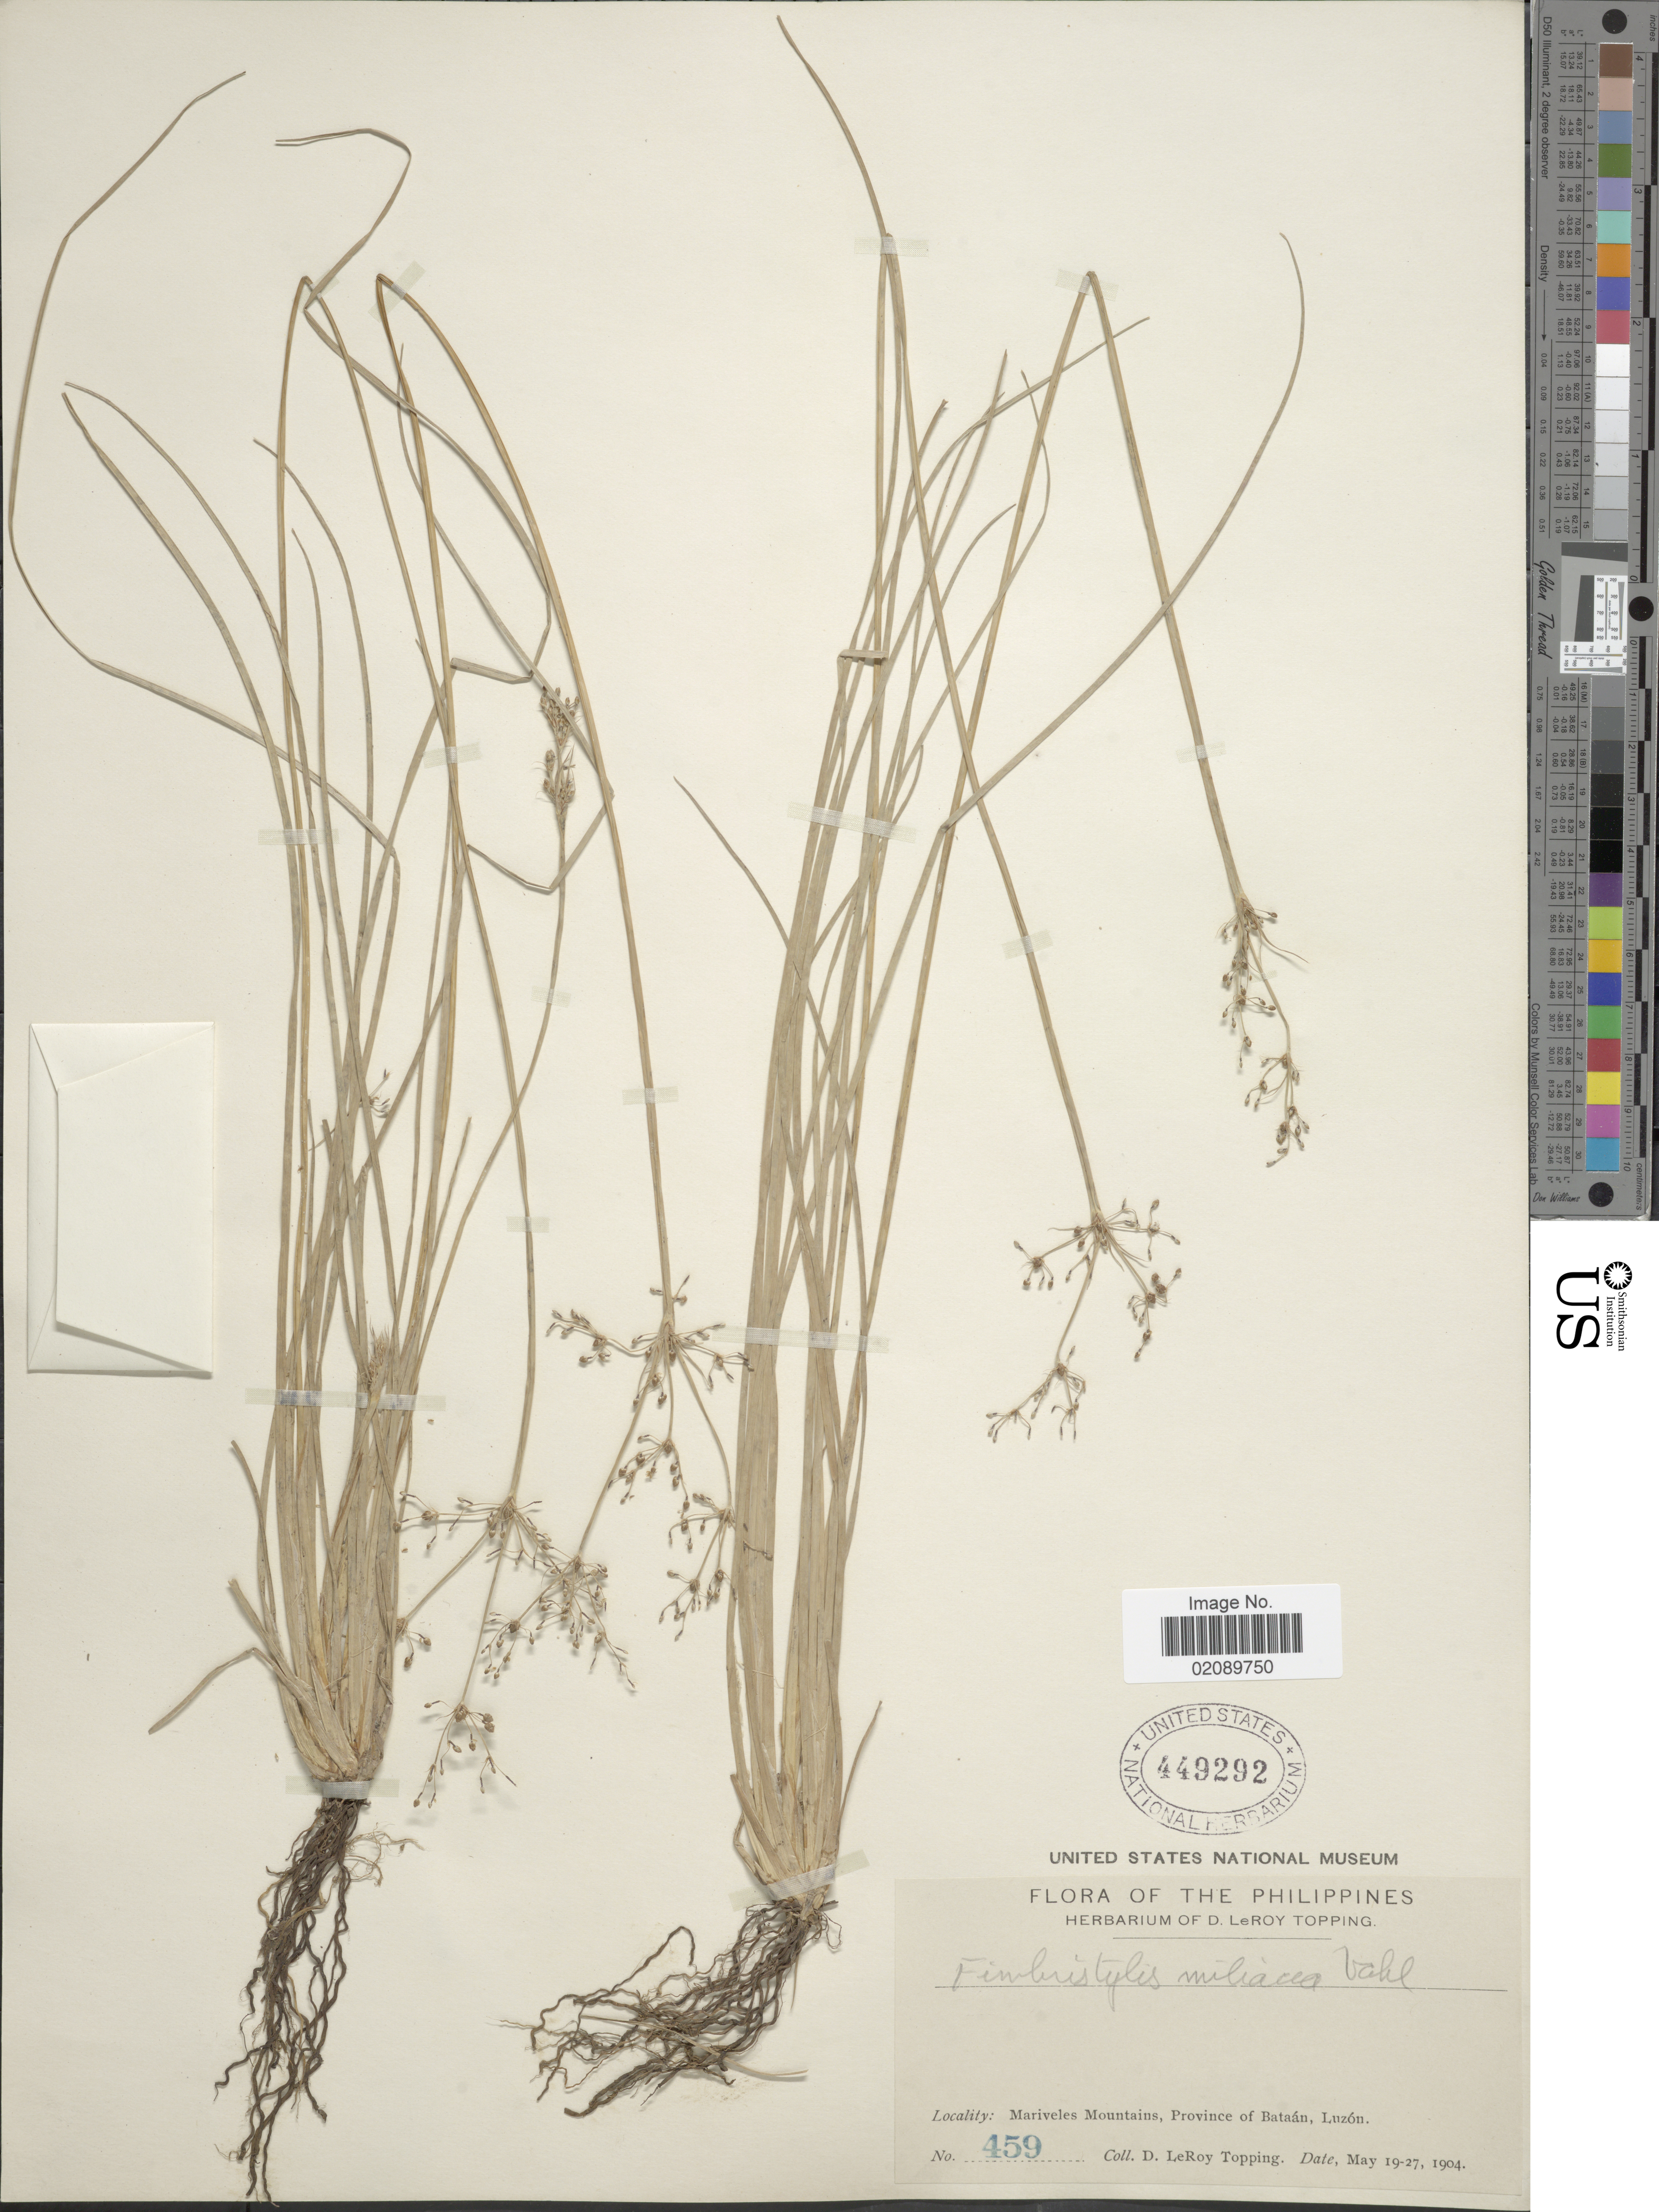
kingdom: Plantae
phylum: Tracheophyta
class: Liliopsida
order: Poales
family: Cyperaceae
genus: Fimbristylis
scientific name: Fimbristylis littoralis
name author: Gaudich.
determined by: Strong, M. T., (US), Smithsonian Institution - National Museum of Natural History (UNITED STATES)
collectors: D. L. Topping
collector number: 459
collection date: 1904-05-19/1904-05-27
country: Philippines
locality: Mariveles Mountains, Province of Bataan, Luzon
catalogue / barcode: US 449292